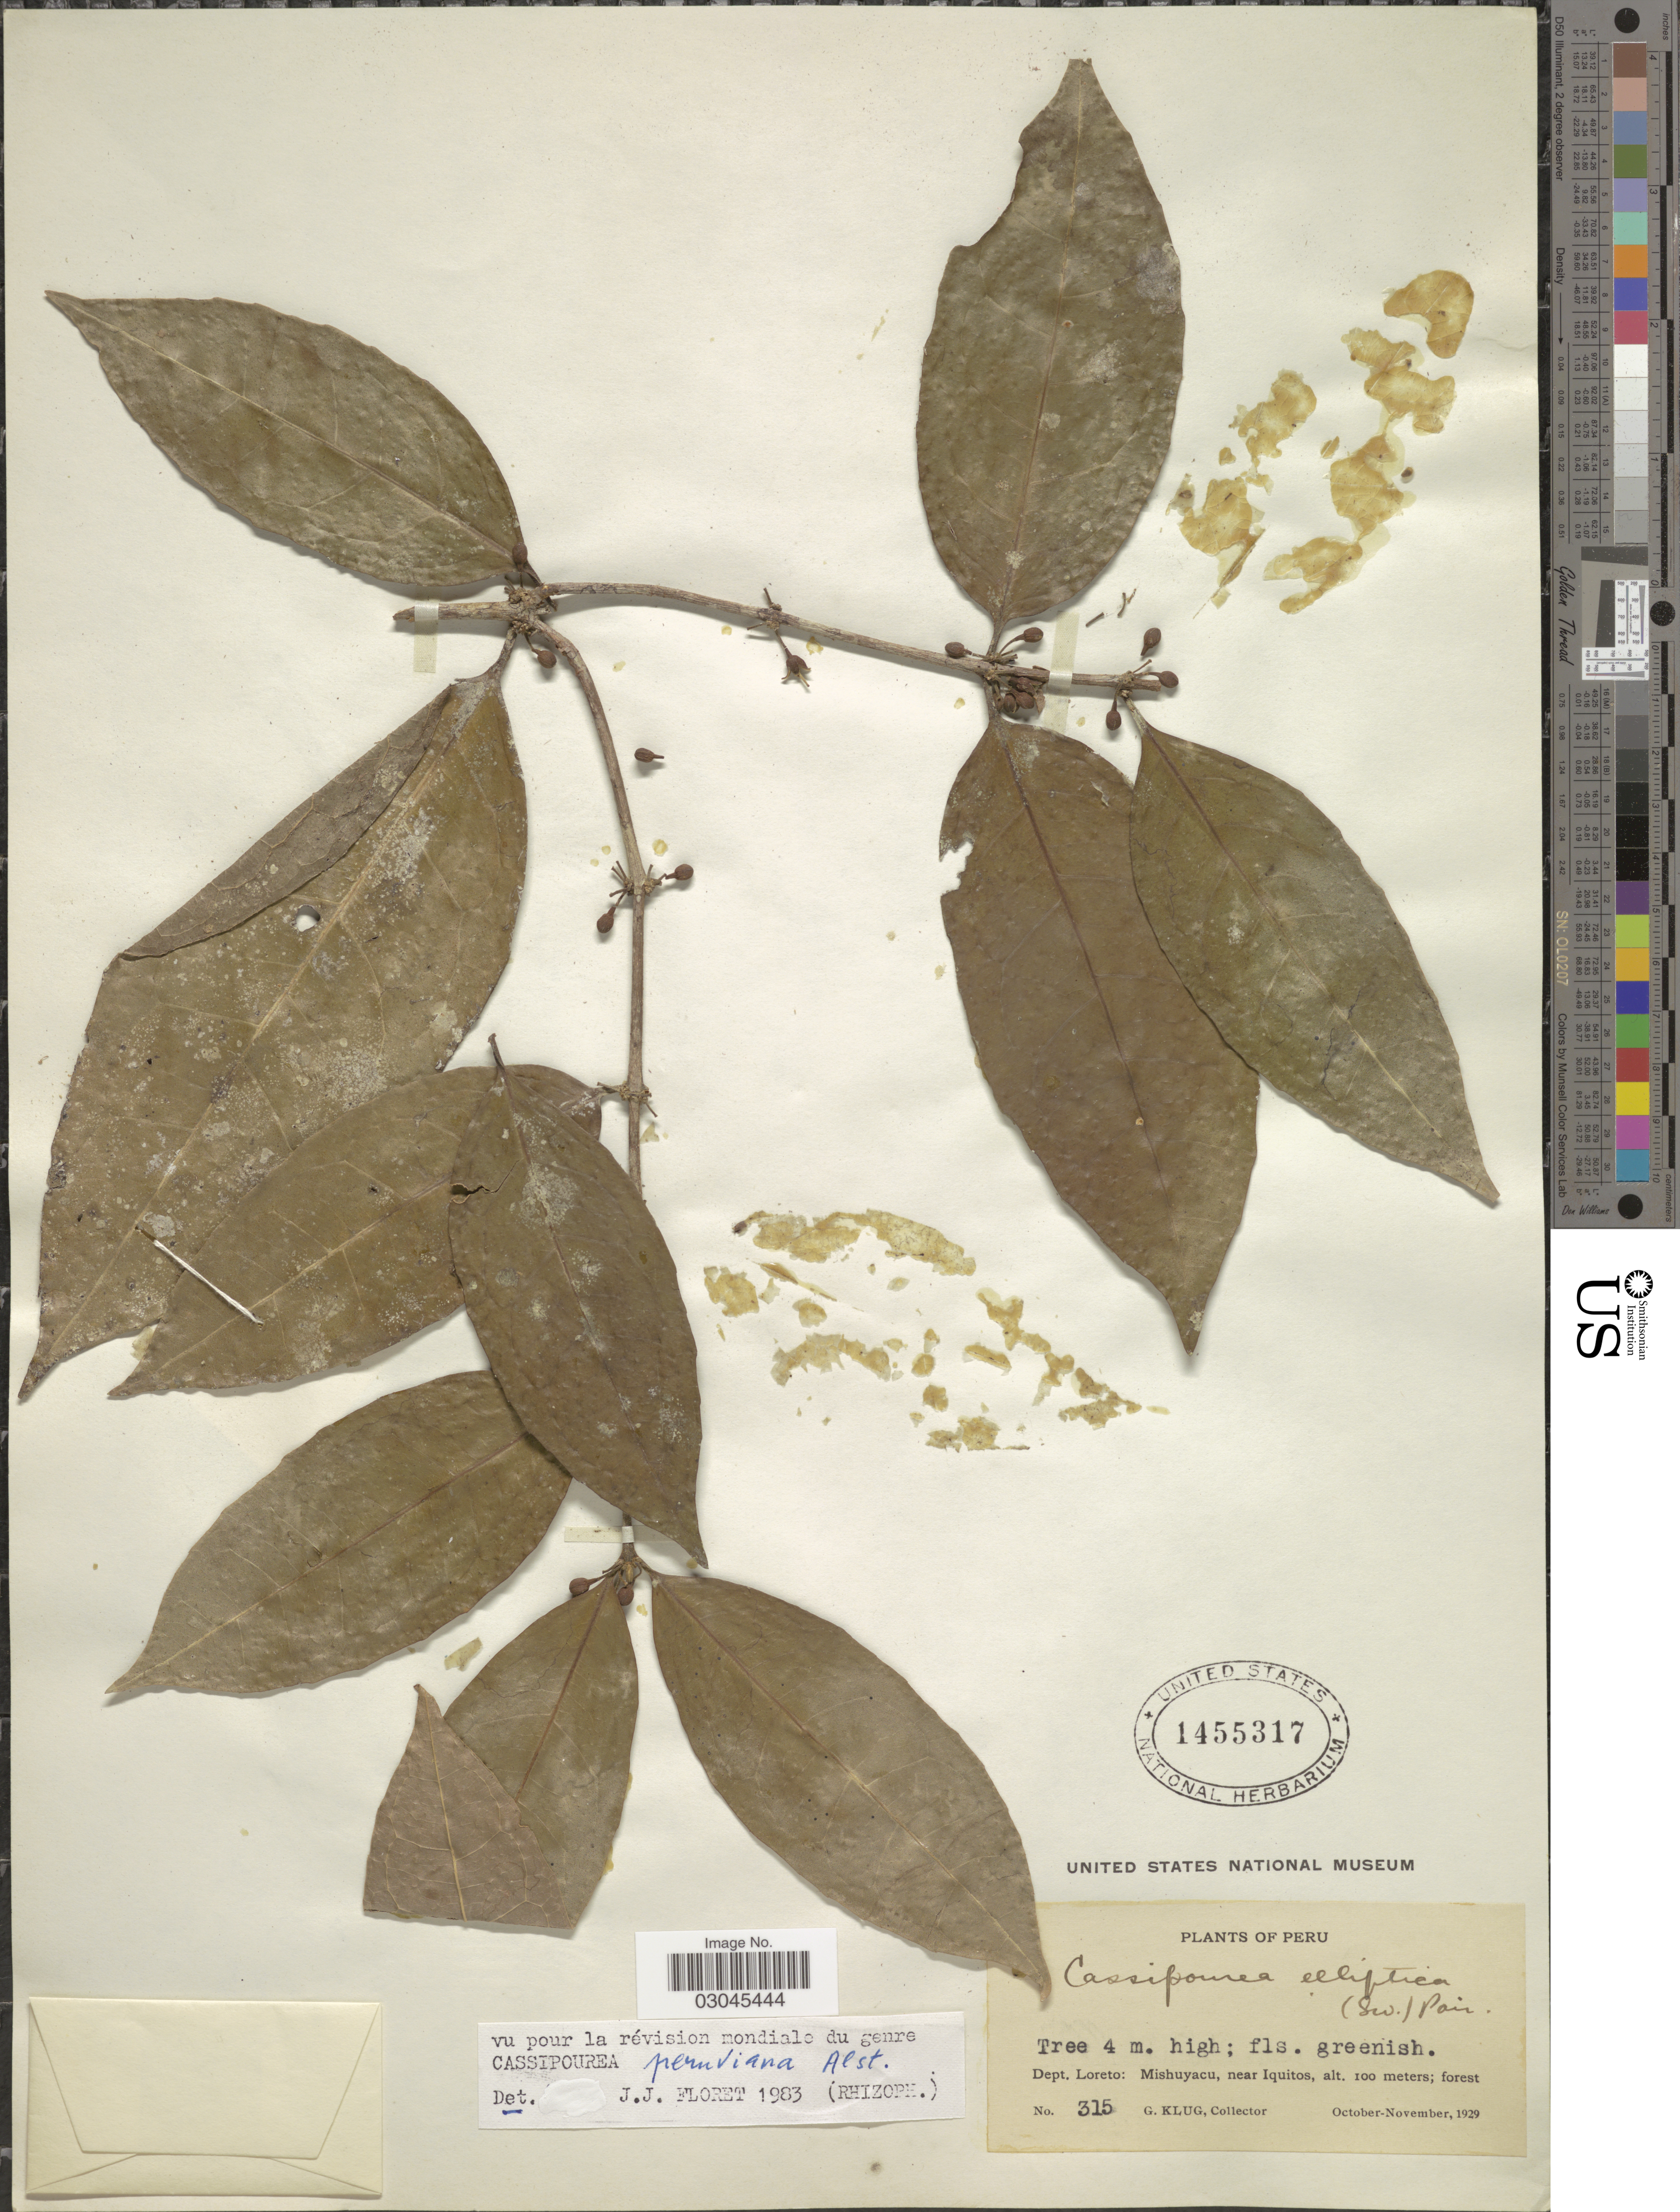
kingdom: Plantae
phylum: Tracheophyta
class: Magnoliopsida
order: Malpighiales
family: Rhizophoraceae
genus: Cassipourea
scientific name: Cassipourea peruviana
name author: Alston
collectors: G. Klug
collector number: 315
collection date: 1929-10/1929-11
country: Peru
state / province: Loreto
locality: Dept. Loreto: Mishuyacu, near Iquitos.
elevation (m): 100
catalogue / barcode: US 1455317